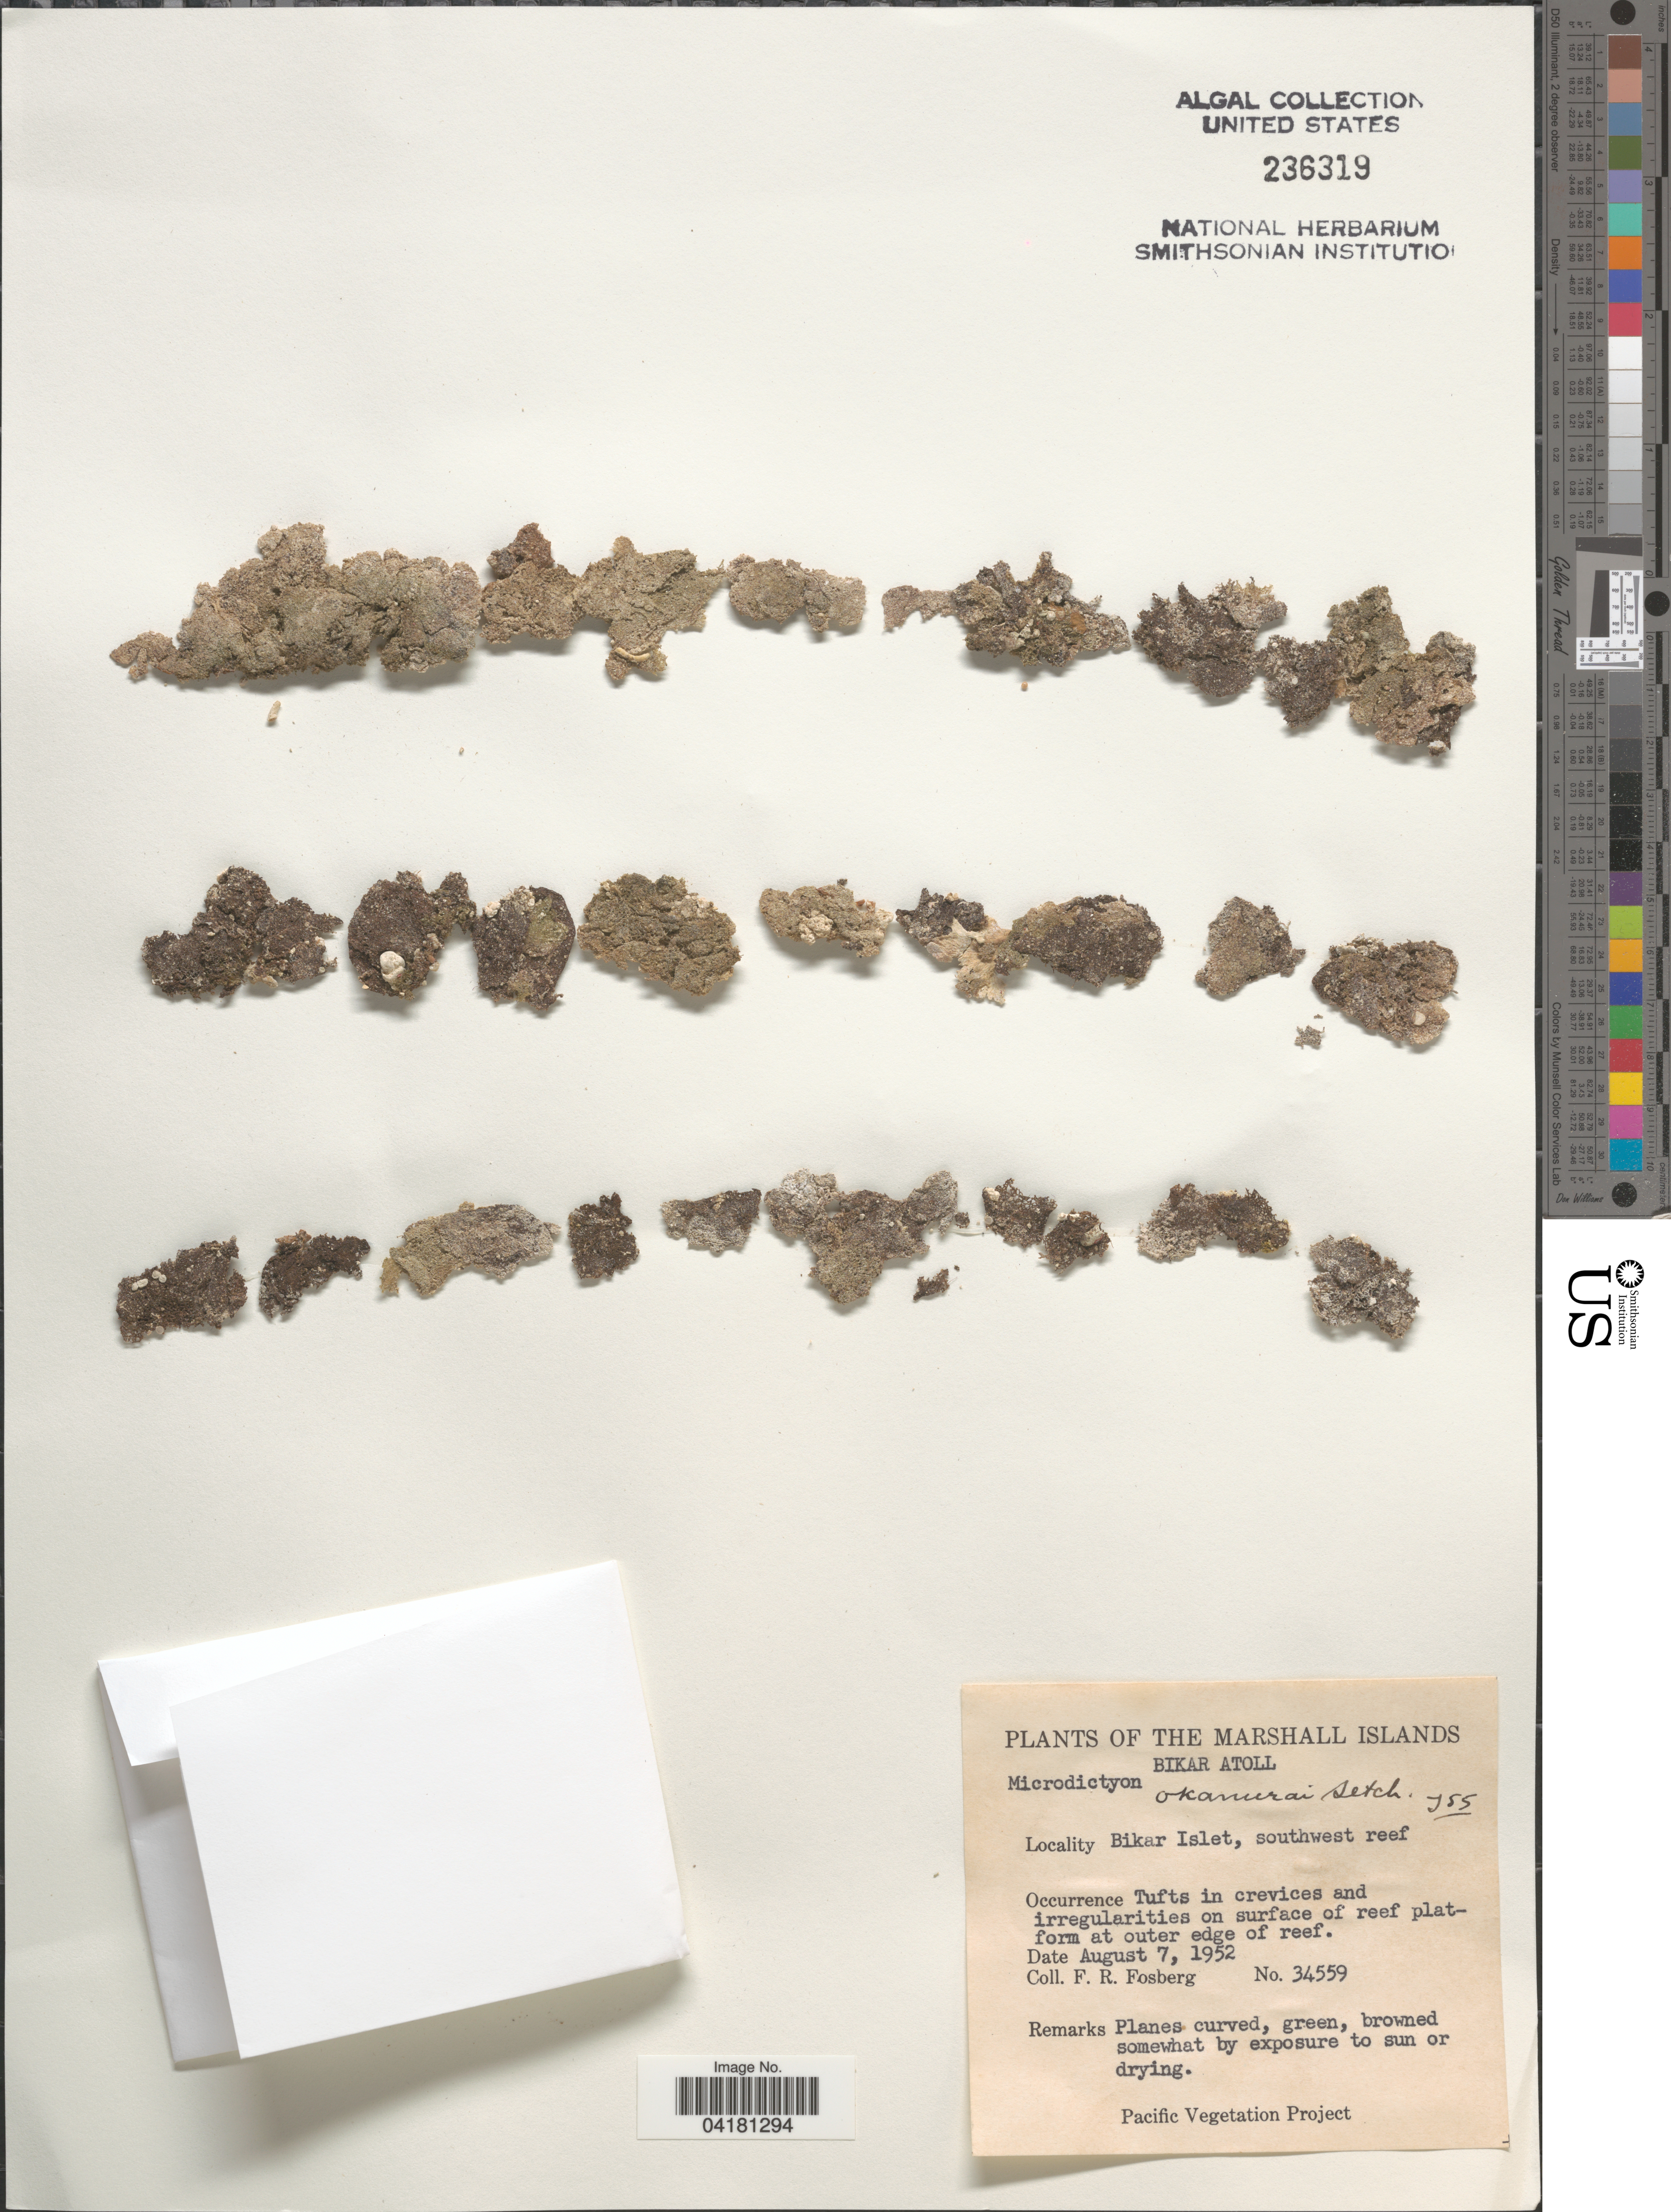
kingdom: Plantae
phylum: Chlorophyta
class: Ulvophyceae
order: Cladophorales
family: Anadyomenaceae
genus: Microdictyon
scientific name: Microdictyon okamurae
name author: Setch.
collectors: F. R. Fosberg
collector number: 34559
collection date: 1952-08-07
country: Marshall Islands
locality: Bikar Atoll. Bikar Islet, southwest reef.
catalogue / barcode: US 236319